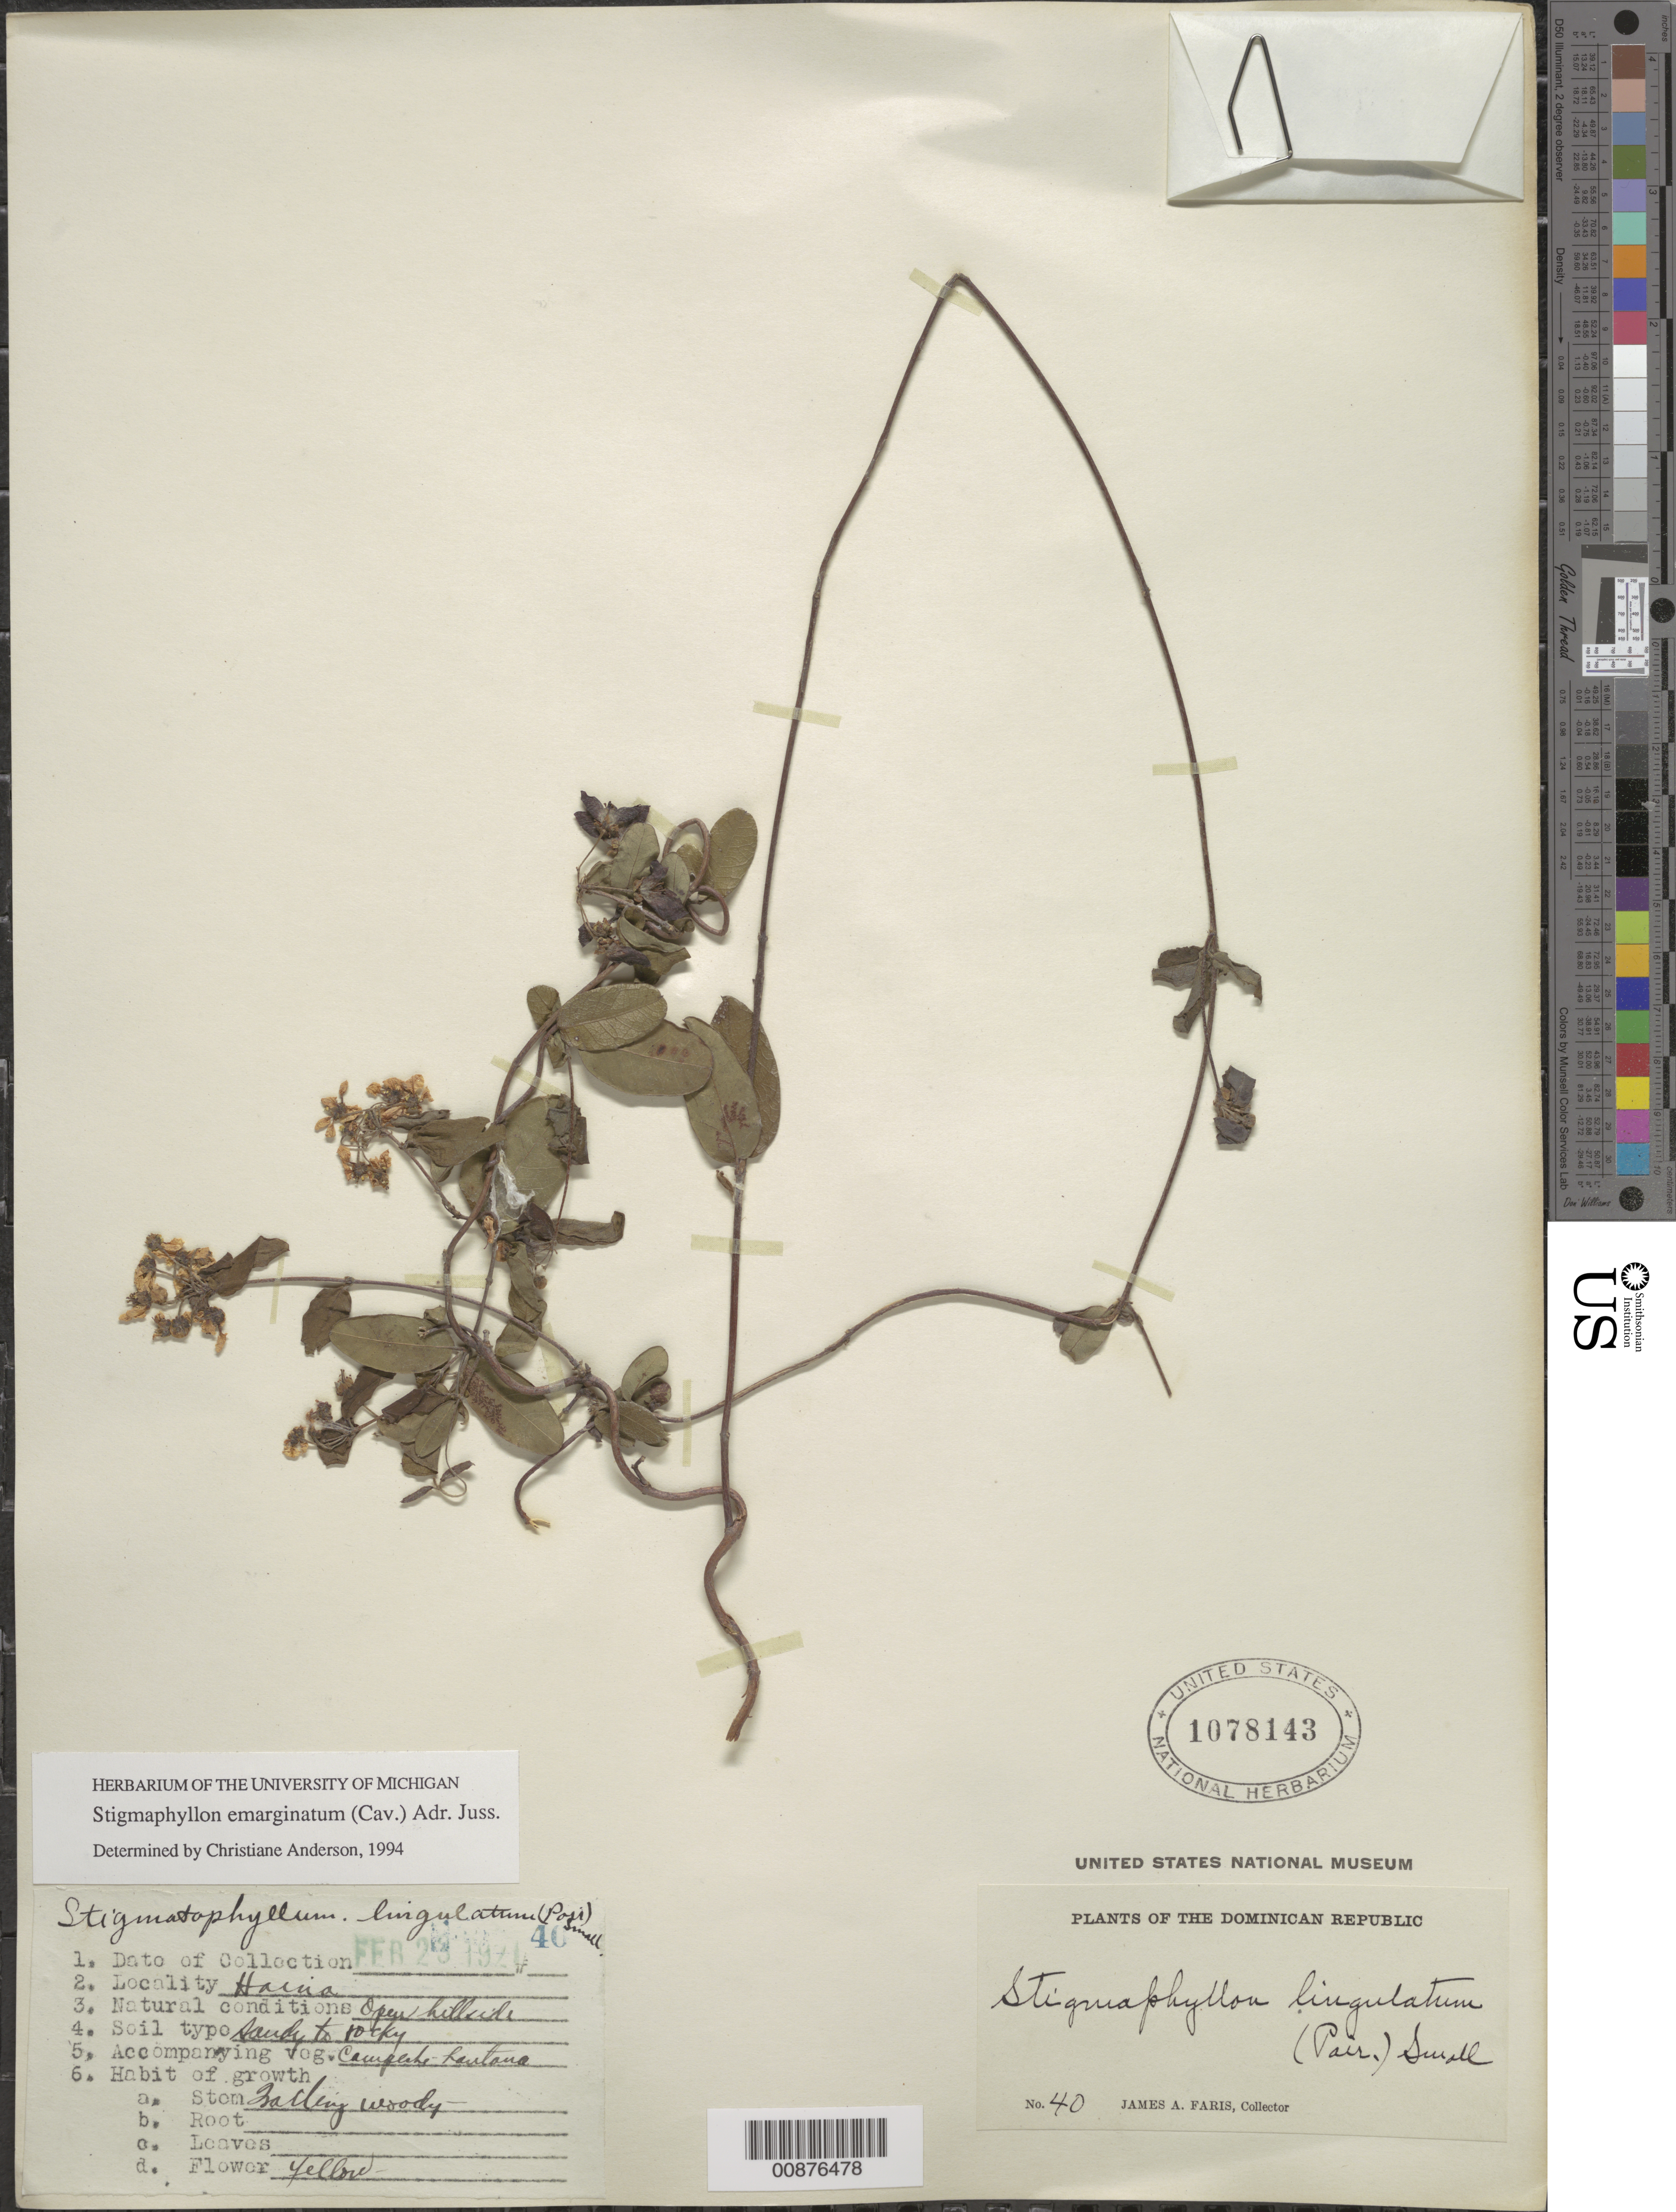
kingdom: Plantae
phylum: Tracheophyta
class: Magnoliopsida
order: Malpighiales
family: Malpighiaceae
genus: Stigmaphyllon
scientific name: Stigmaphyllon emarginatum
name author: (Cav.) A. Juss.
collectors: J. Faris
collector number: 40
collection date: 1921-02-23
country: Dominican Republic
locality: Haina.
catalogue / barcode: US 1078143